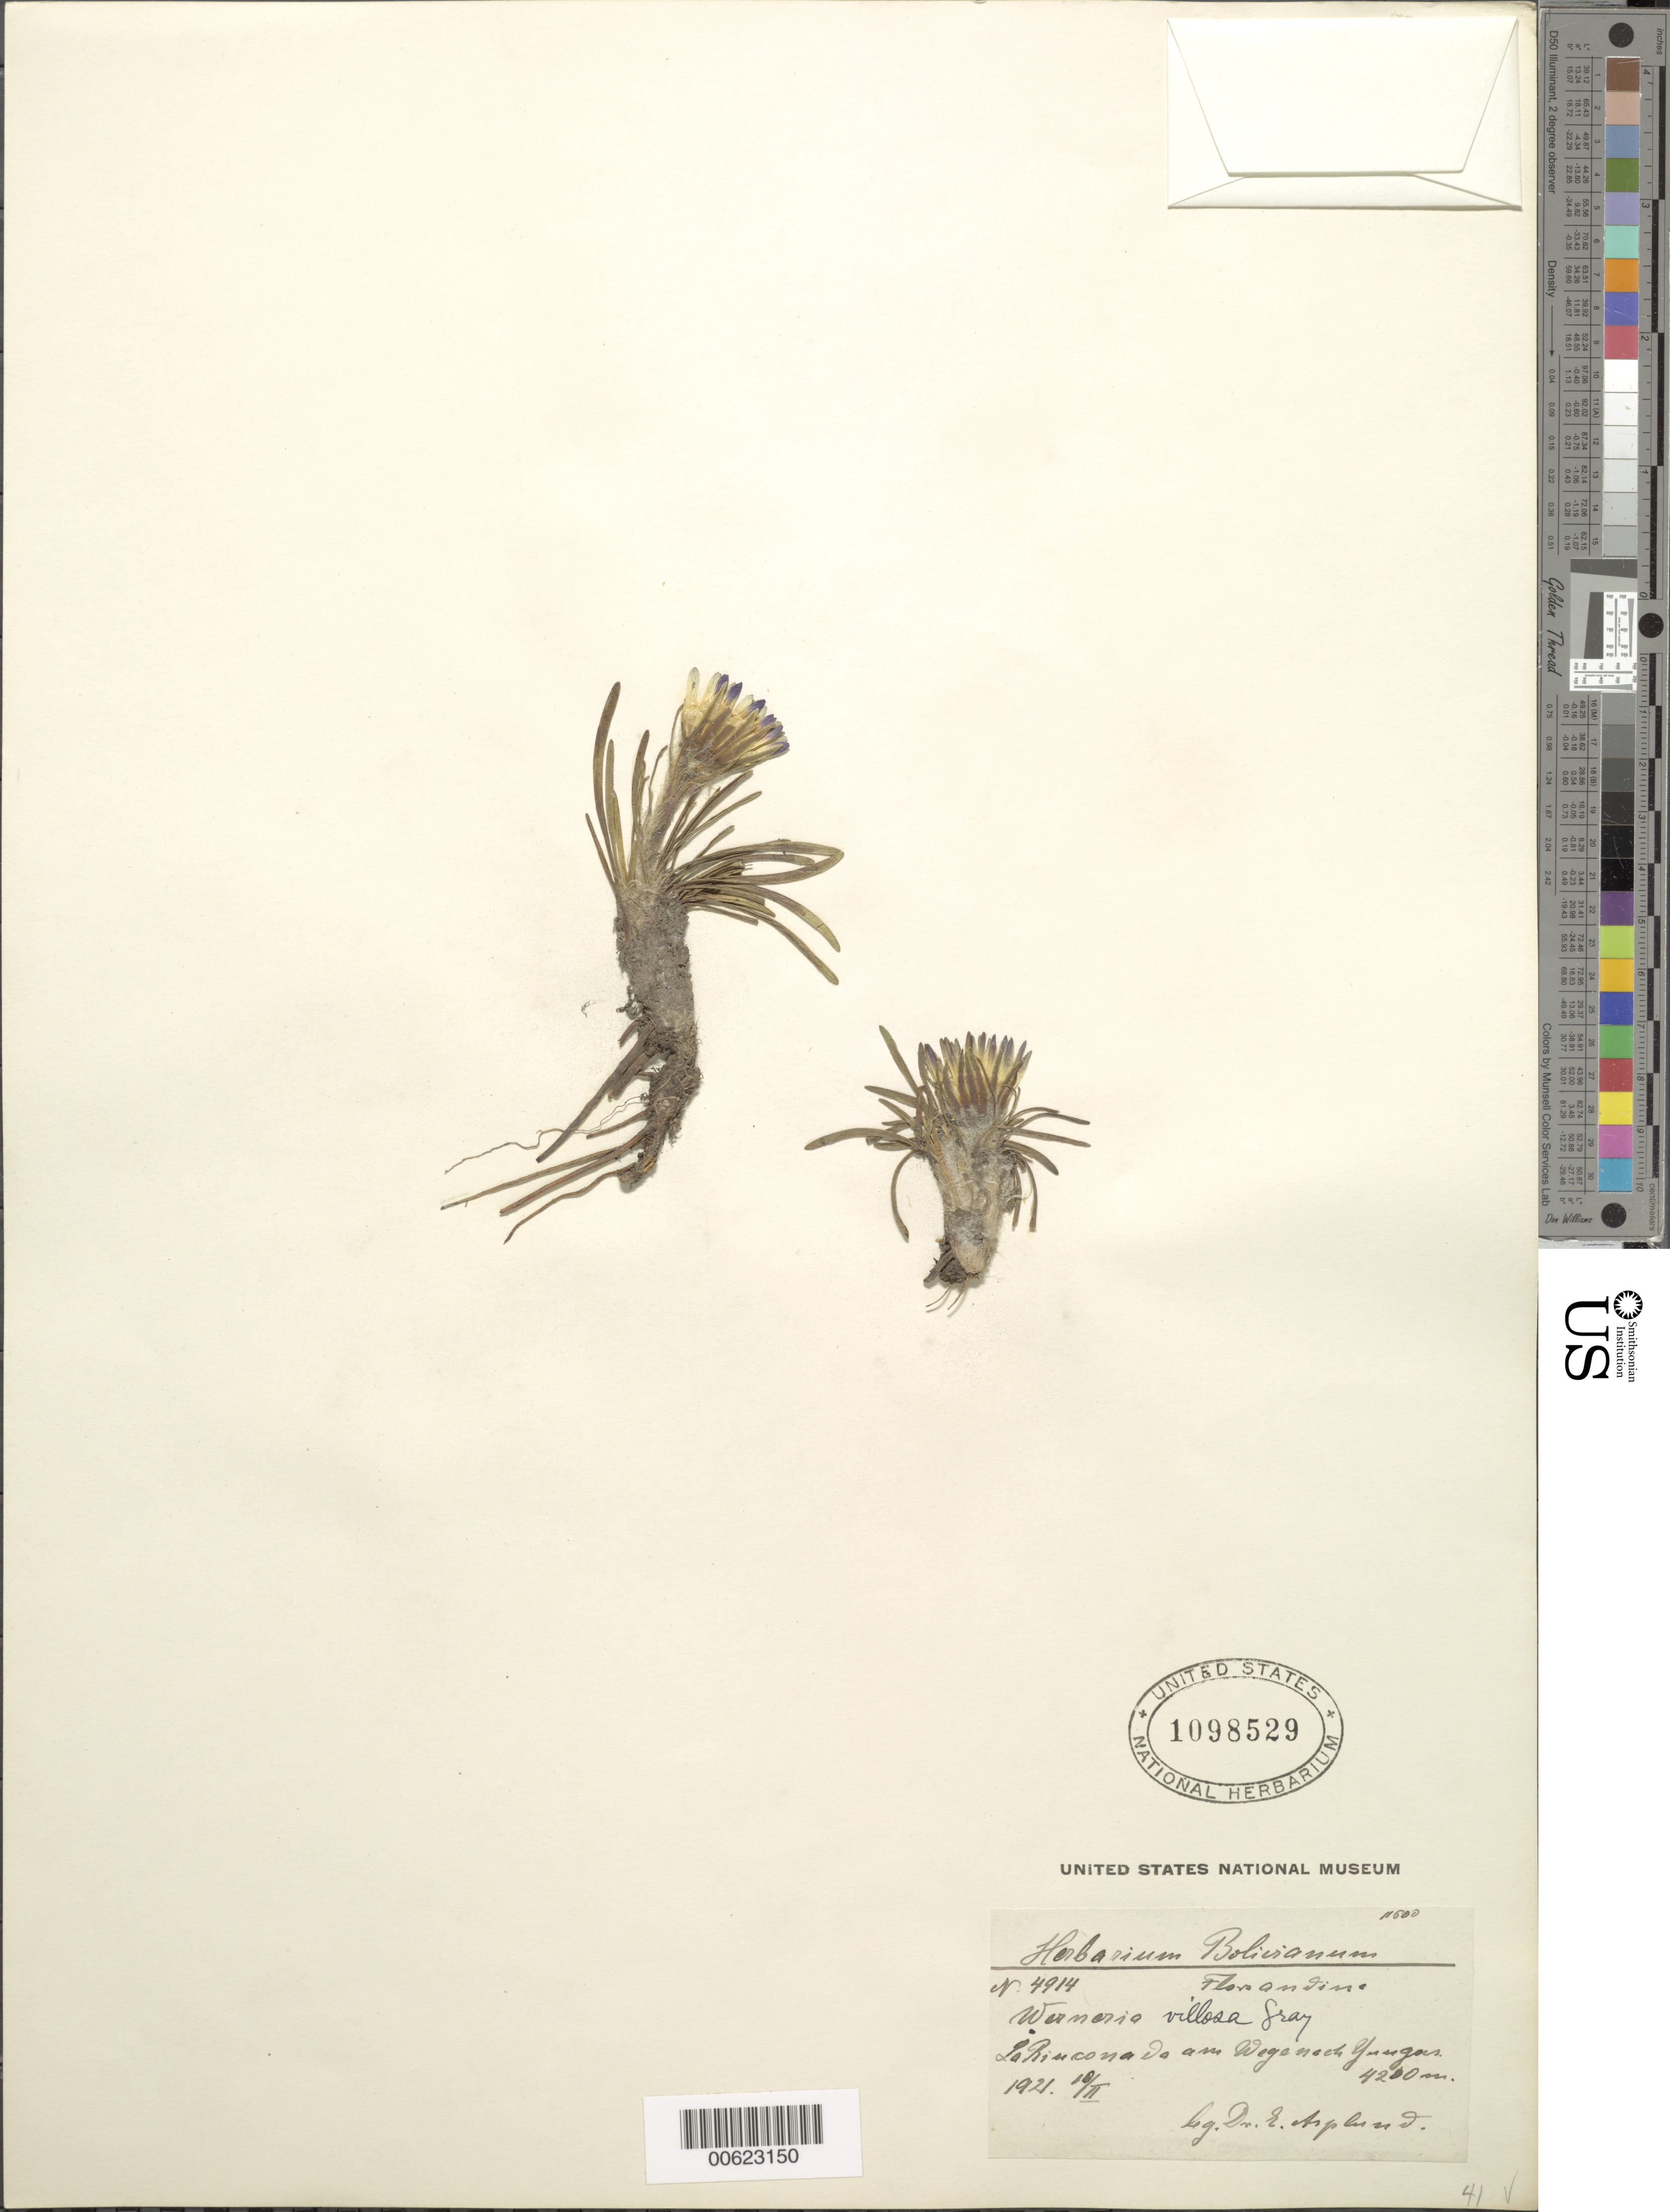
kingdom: Plantae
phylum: Tracheophyta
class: Magnoliopsida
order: Asterales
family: Asteraceae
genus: Werneria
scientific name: Werneria villosa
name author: A. Gray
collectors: E. Asplund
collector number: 4914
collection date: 1921-02-10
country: Bolivia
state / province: La Paz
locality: La Rinconada on the way to Yungas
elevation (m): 4200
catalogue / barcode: US 1098529